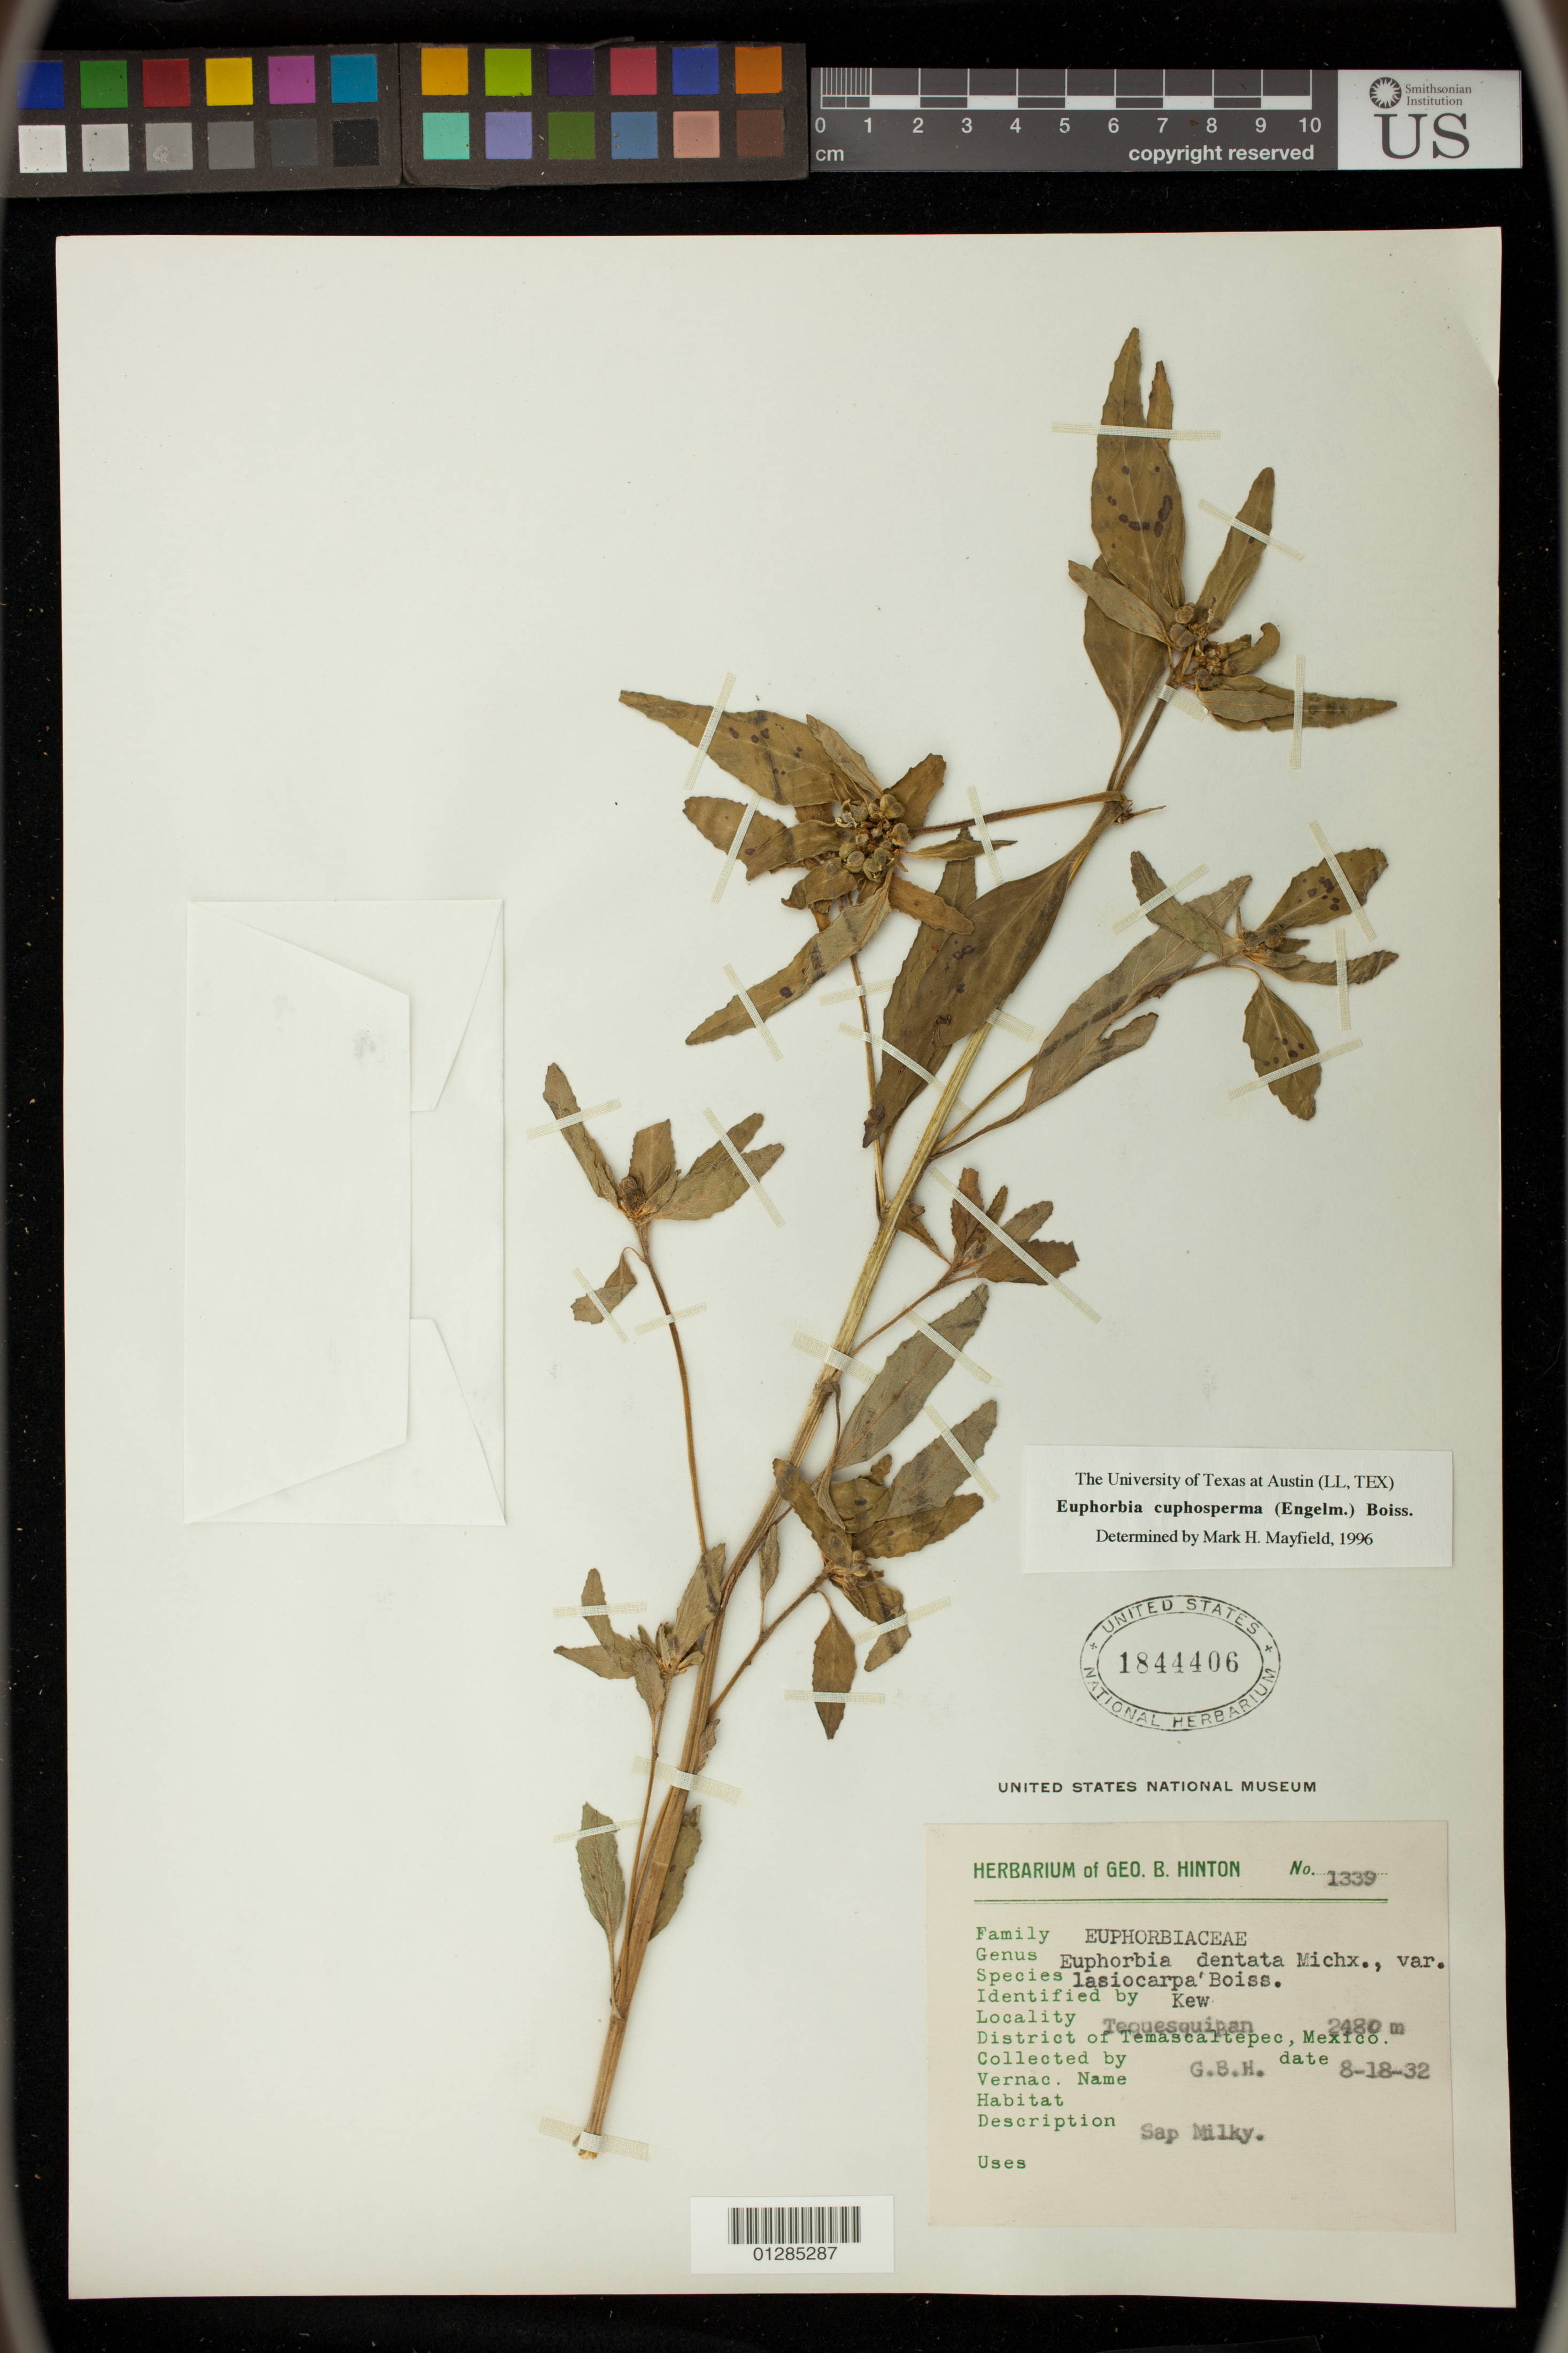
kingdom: Plantae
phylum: Tracheophyta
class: Magnoliopsida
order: Malpighiales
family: Euphorbiaceae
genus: Euphorbia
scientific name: Euphorbia cuphosperma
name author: (Engelm.) Boiss.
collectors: G. B. Hinton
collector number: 1339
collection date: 1932-08-18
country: Mexico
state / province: México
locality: District of Temascaltepec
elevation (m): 2480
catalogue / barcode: US 1844406